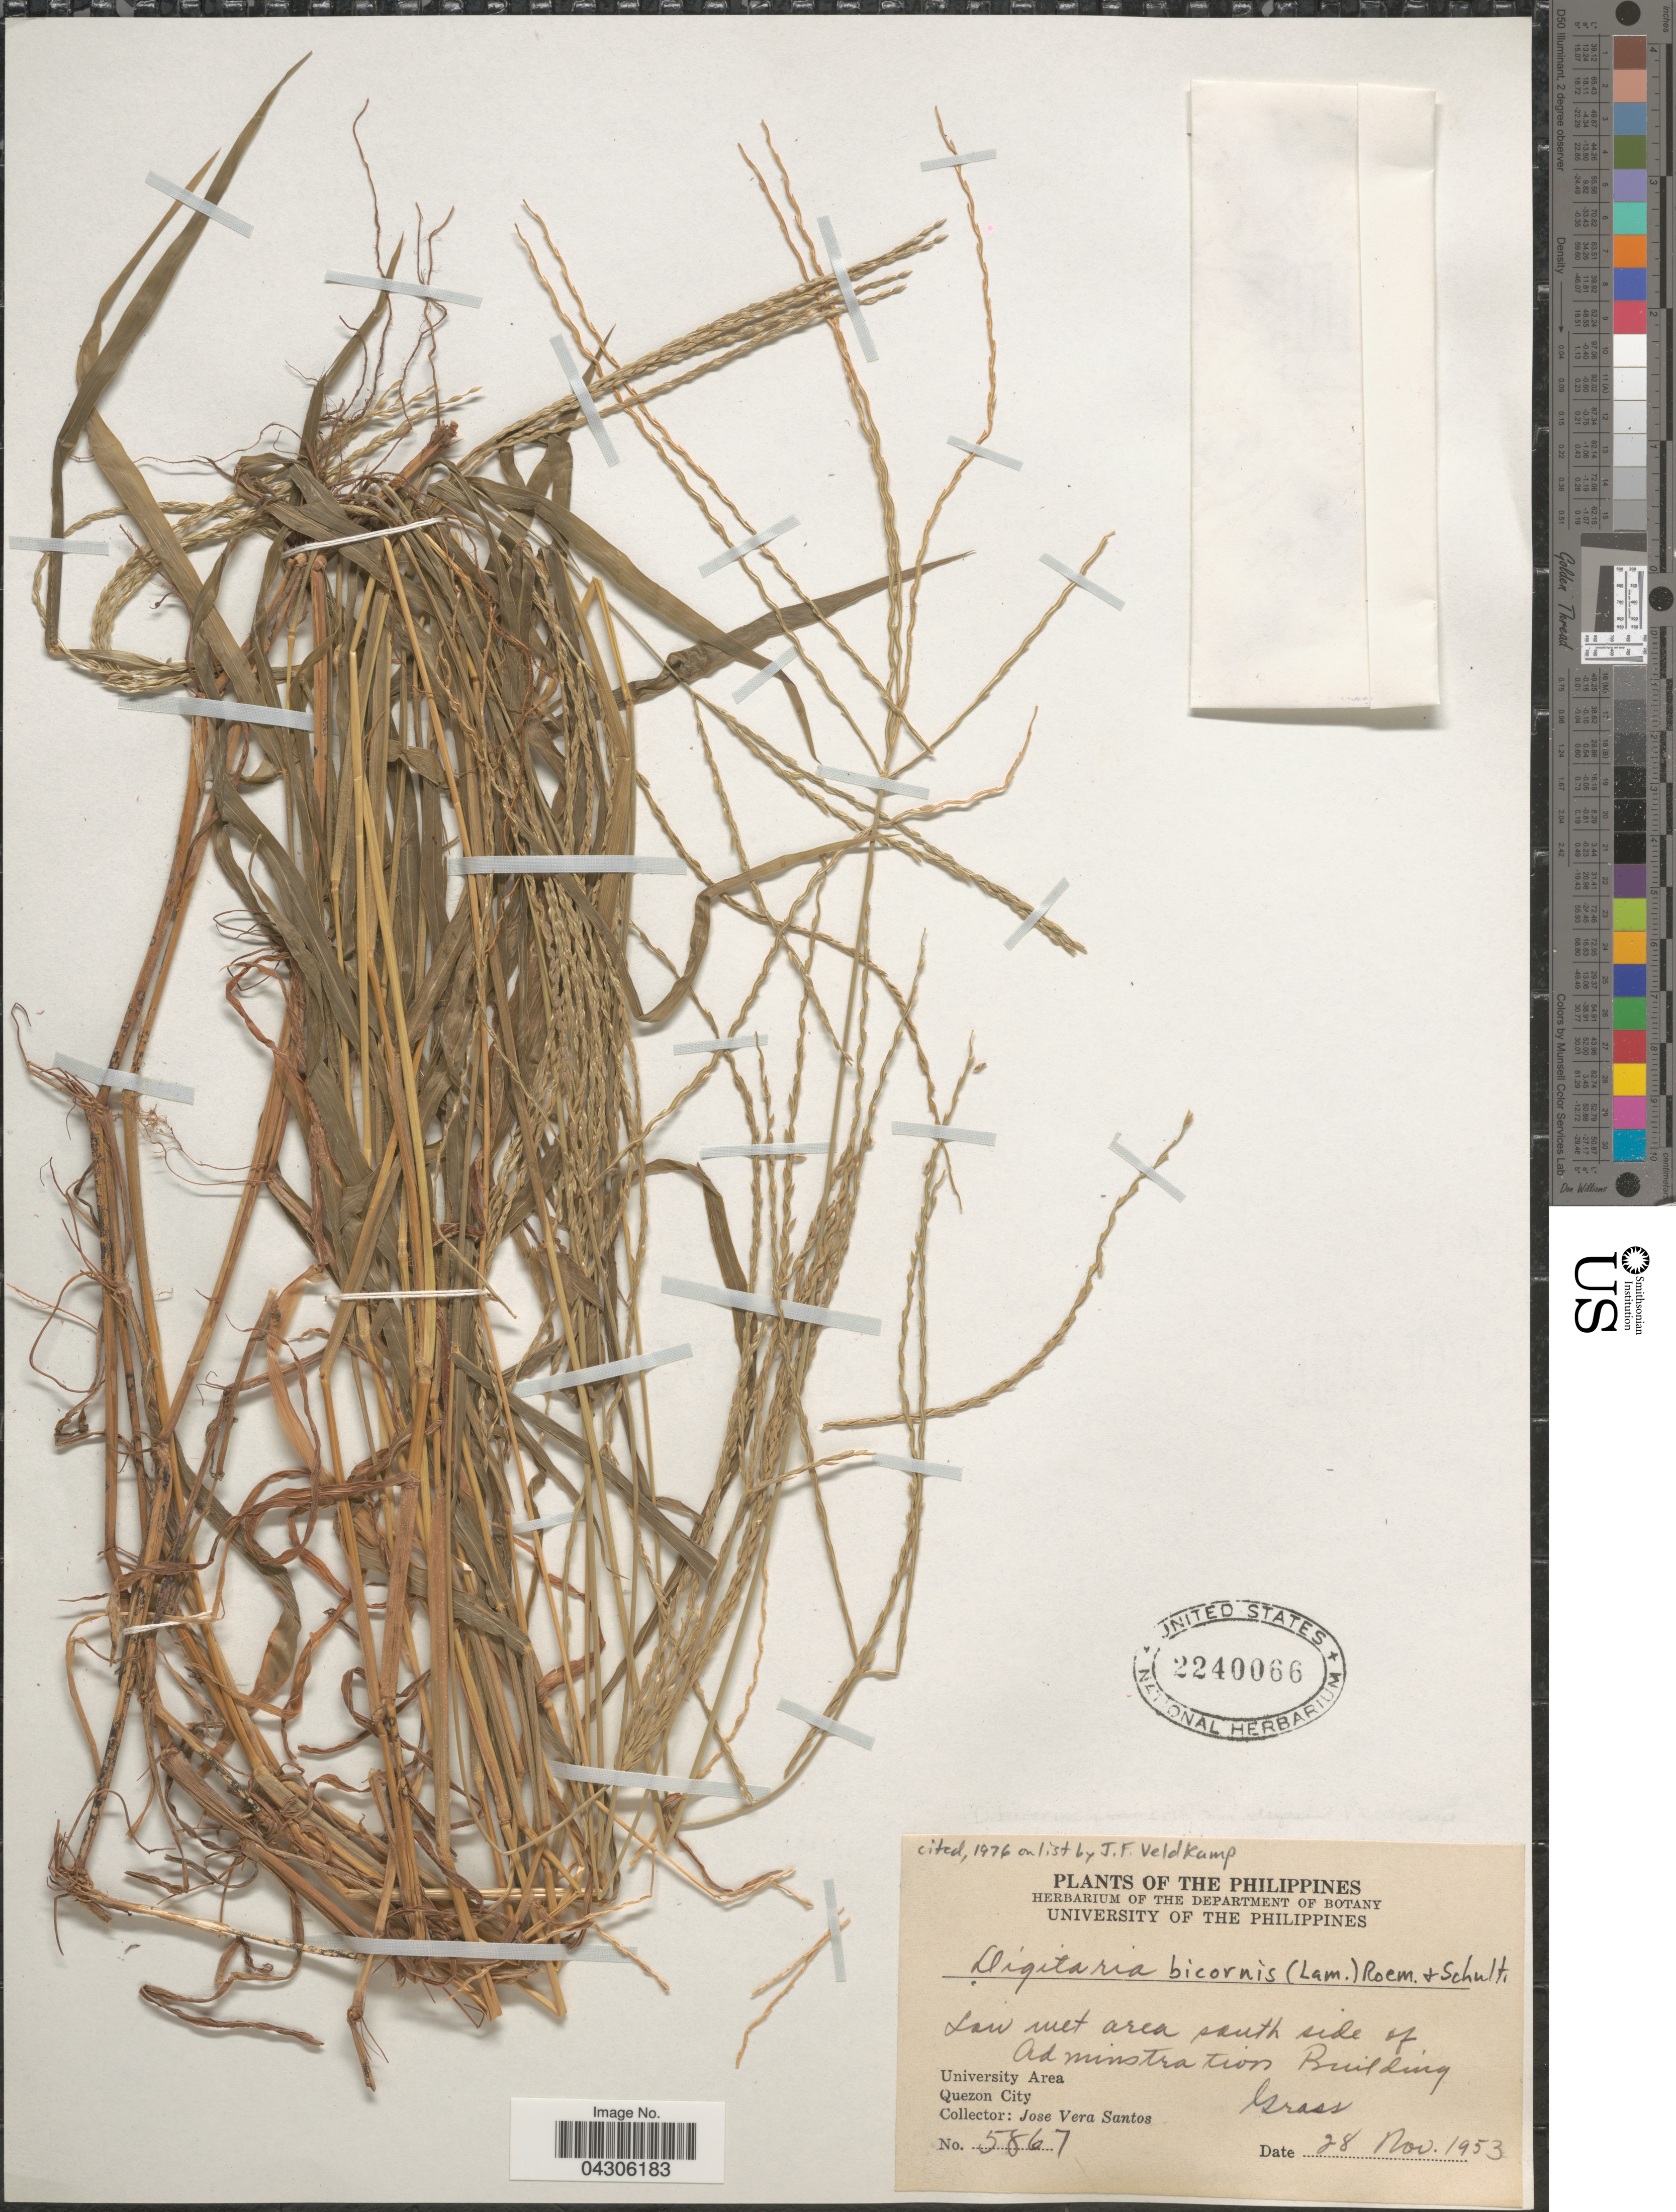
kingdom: Plantae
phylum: Tracheophyta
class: Liliopsida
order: Poales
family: Poaceae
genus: Digitaria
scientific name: Digitaria bicornis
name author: (Lam.) Roem. & Schult.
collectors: J. Vera Santos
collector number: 5867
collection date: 1953-11-28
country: Philippines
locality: Low wet area south side of Administration Building. University Area. Quezon City.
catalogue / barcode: US 2240066